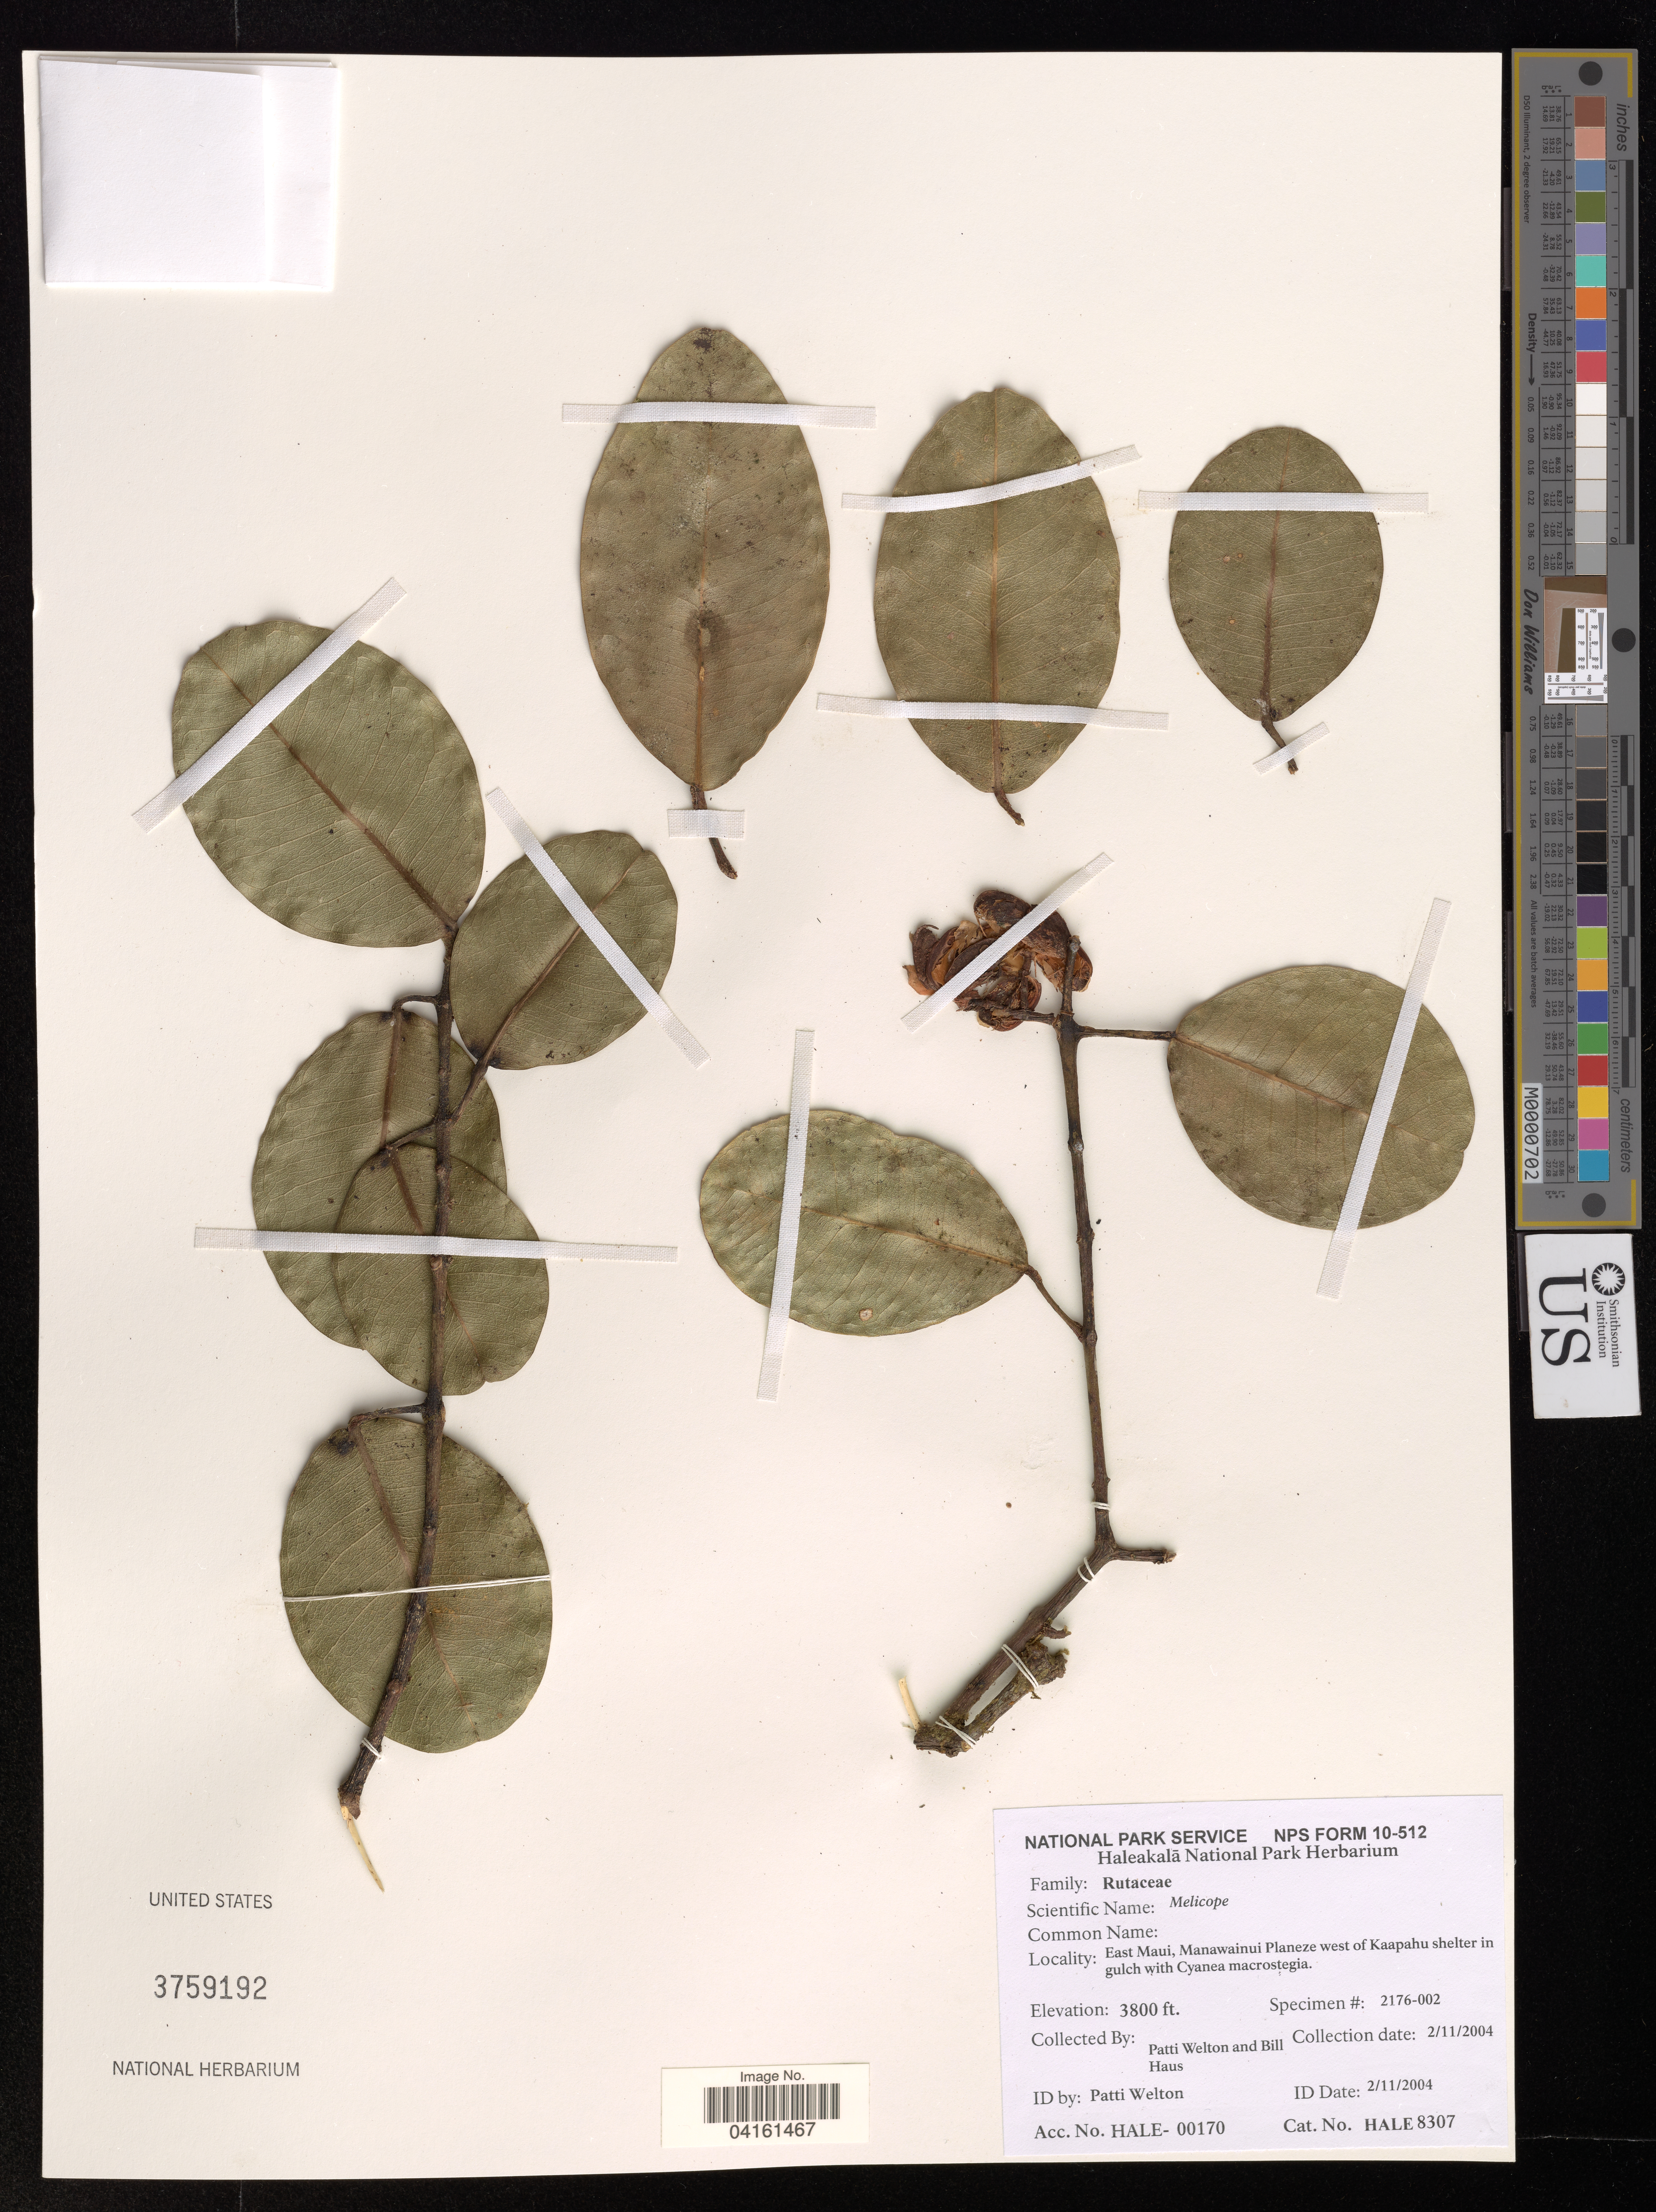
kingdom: Plantae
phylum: Tracheophyta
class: Magnoliopsida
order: Sapindales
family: Rutaceae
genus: Melicope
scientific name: Melicope sp.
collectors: P. Welton & B. Haus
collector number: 2176-002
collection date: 2004-02-11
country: United States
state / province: Hawaii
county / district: Maui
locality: East Maui, Manawainui Planeze west of Kaapahu shelter in gulch with Cyanea macrostegia.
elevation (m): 1158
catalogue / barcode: US 3759192